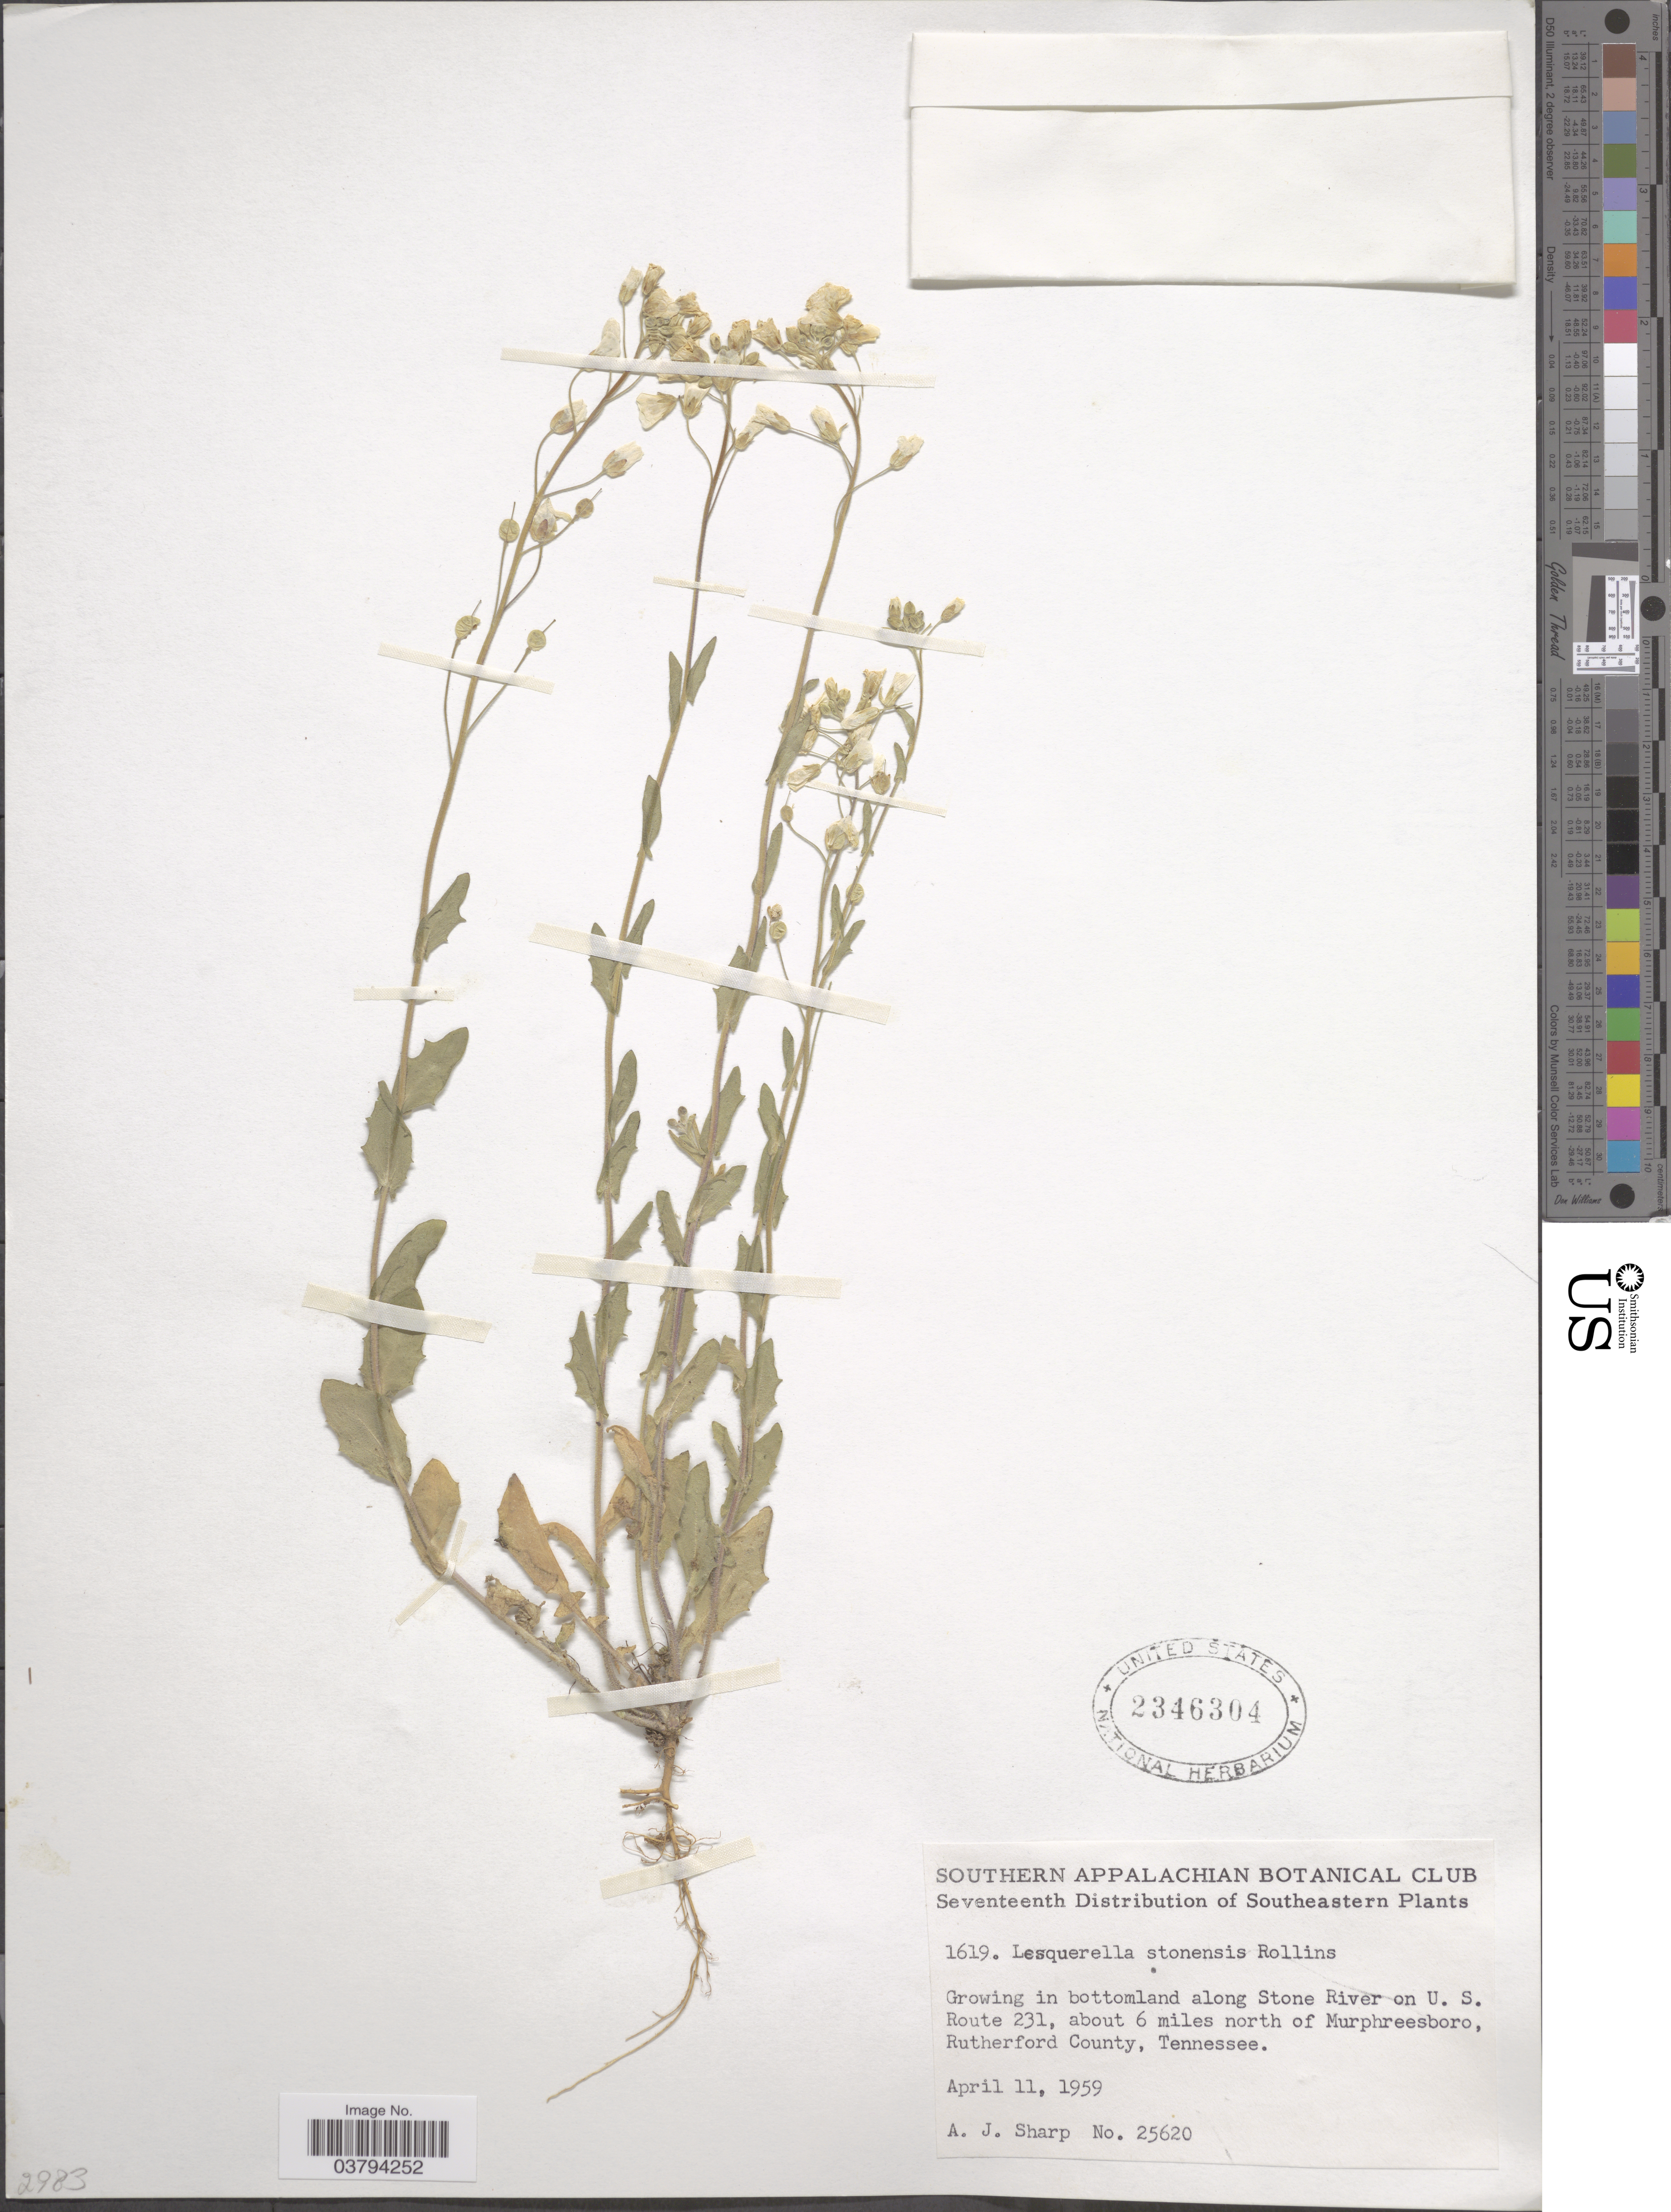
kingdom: Plantae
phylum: Tracheophyta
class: Magnoliopsida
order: Brassicales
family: Brassicaceae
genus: Lesquerella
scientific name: Lesquerella stonensis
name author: Rollins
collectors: A. J. Sharp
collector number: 25620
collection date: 1959-04-11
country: United States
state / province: Tennessee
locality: Growing in bottomland along Stone River on U. S. Route 231, about 6 miles north of Murphreesboro, Rutherford County.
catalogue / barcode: US 2346304